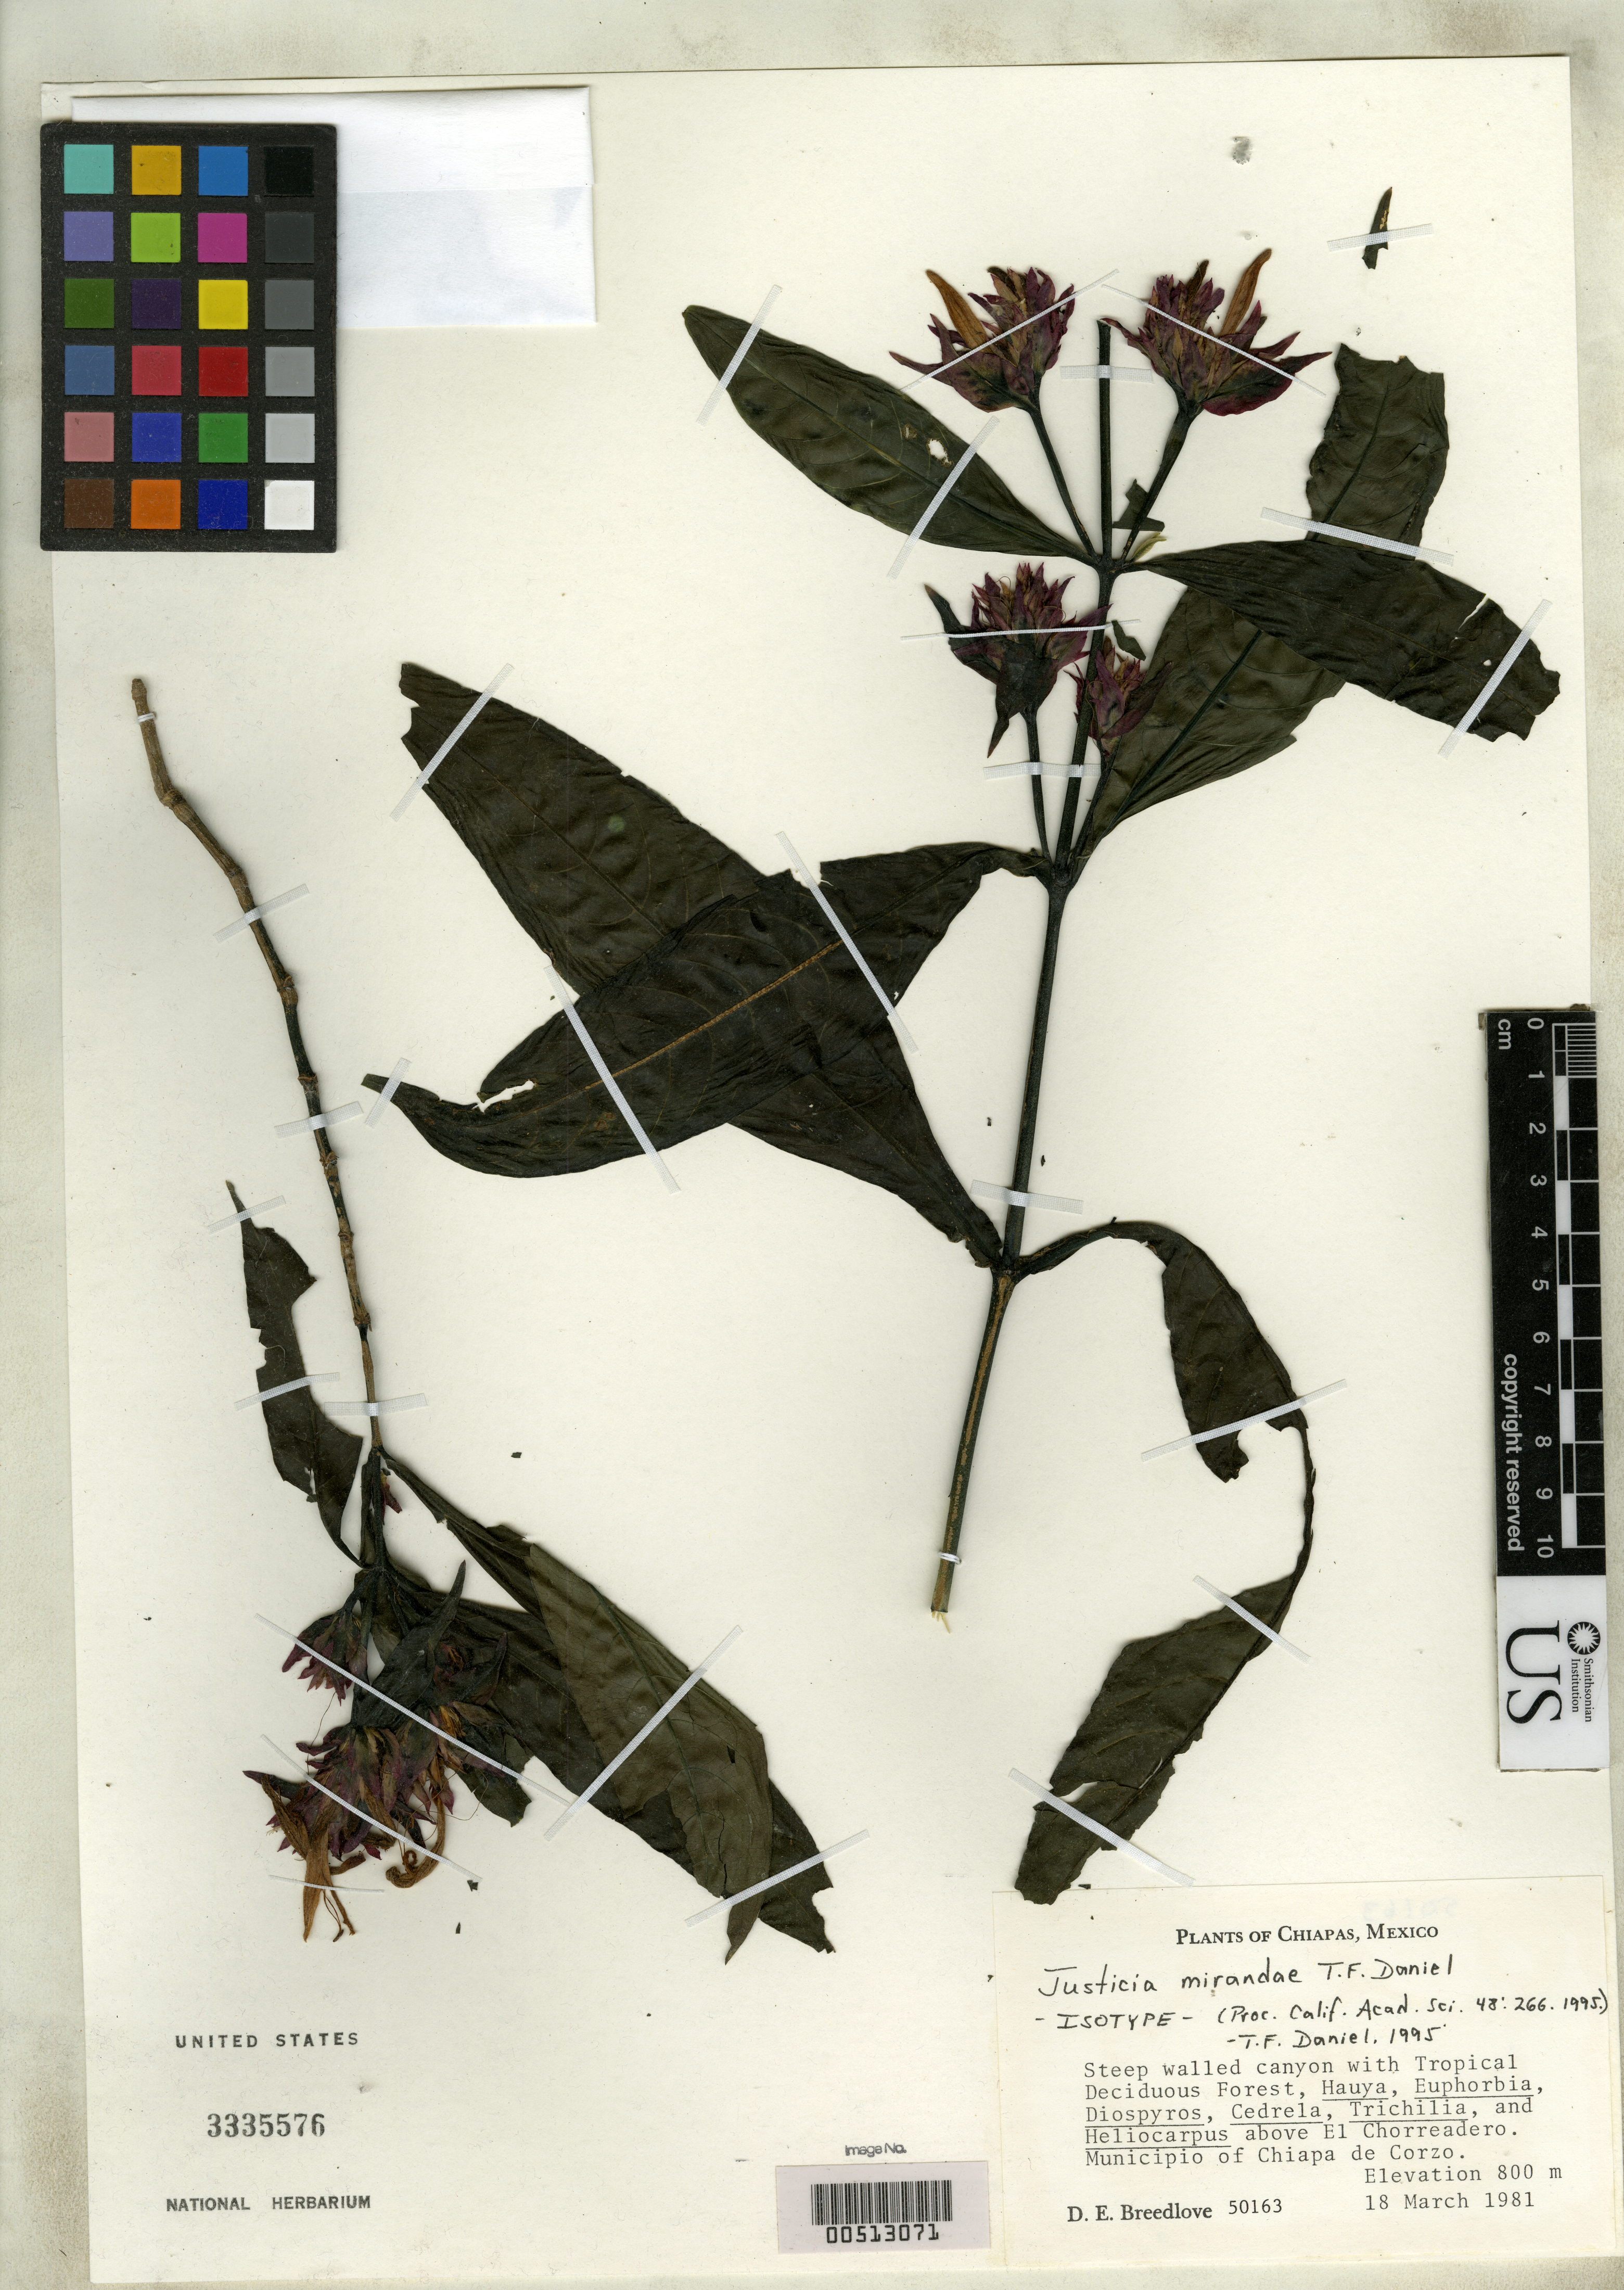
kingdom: Plantae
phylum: Tracheophyta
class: Magnoliopsida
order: Lamiales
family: Acanthaceae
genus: Justicia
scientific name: Justicia mirandae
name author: T.F. Daniel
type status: Isotype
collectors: D. E. Breedlove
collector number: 50163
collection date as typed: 18 Mar 1981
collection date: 1981-03-18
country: Mexico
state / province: Chiapas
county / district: Chiapa de Corzo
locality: Above El Chorreadero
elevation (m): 800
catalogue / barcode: US 3335576